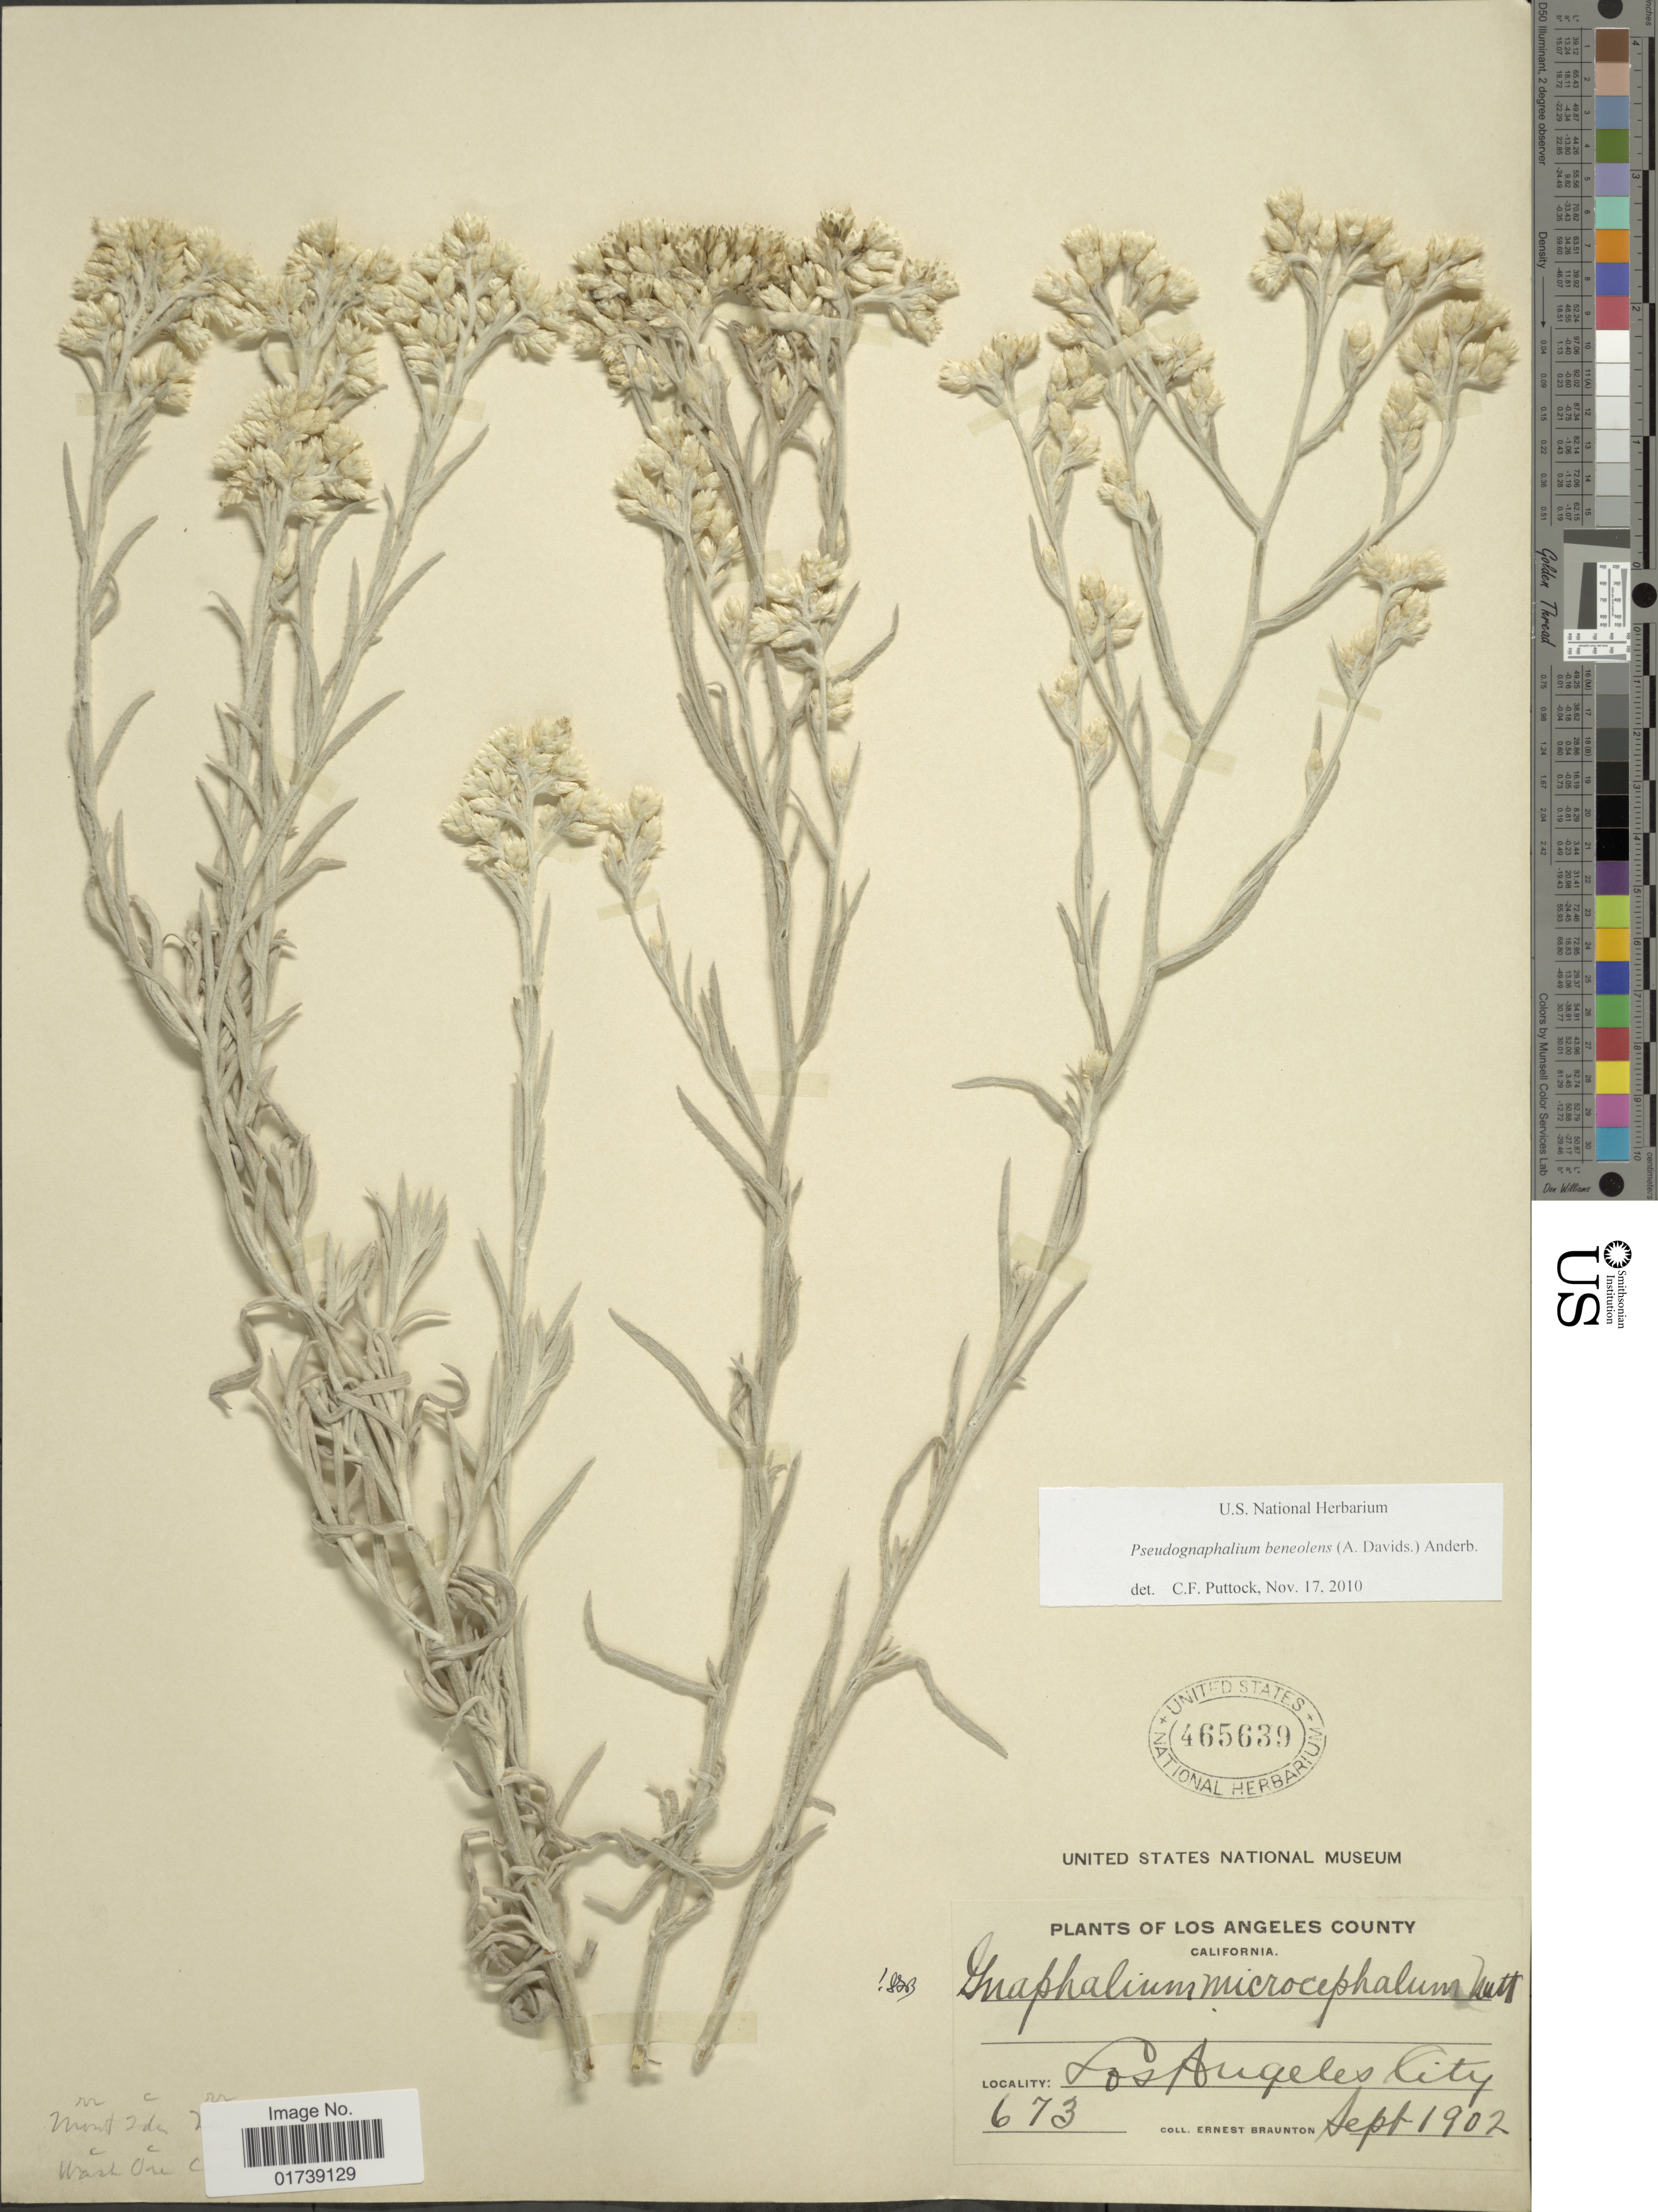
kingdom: Plantae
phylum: Tracheophyta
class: Magnoliopsida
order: Asterales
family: Asteraceae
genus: Pseudognaphalium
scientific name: Pseudognaphalium microcephalum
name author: (Nutt.) Anderb.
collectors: E. Braunton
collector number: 673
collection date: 1902-09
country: United States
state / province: California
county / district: Los Angeles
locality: Los Angeles County, Los Angeles City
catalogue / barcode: US 465639